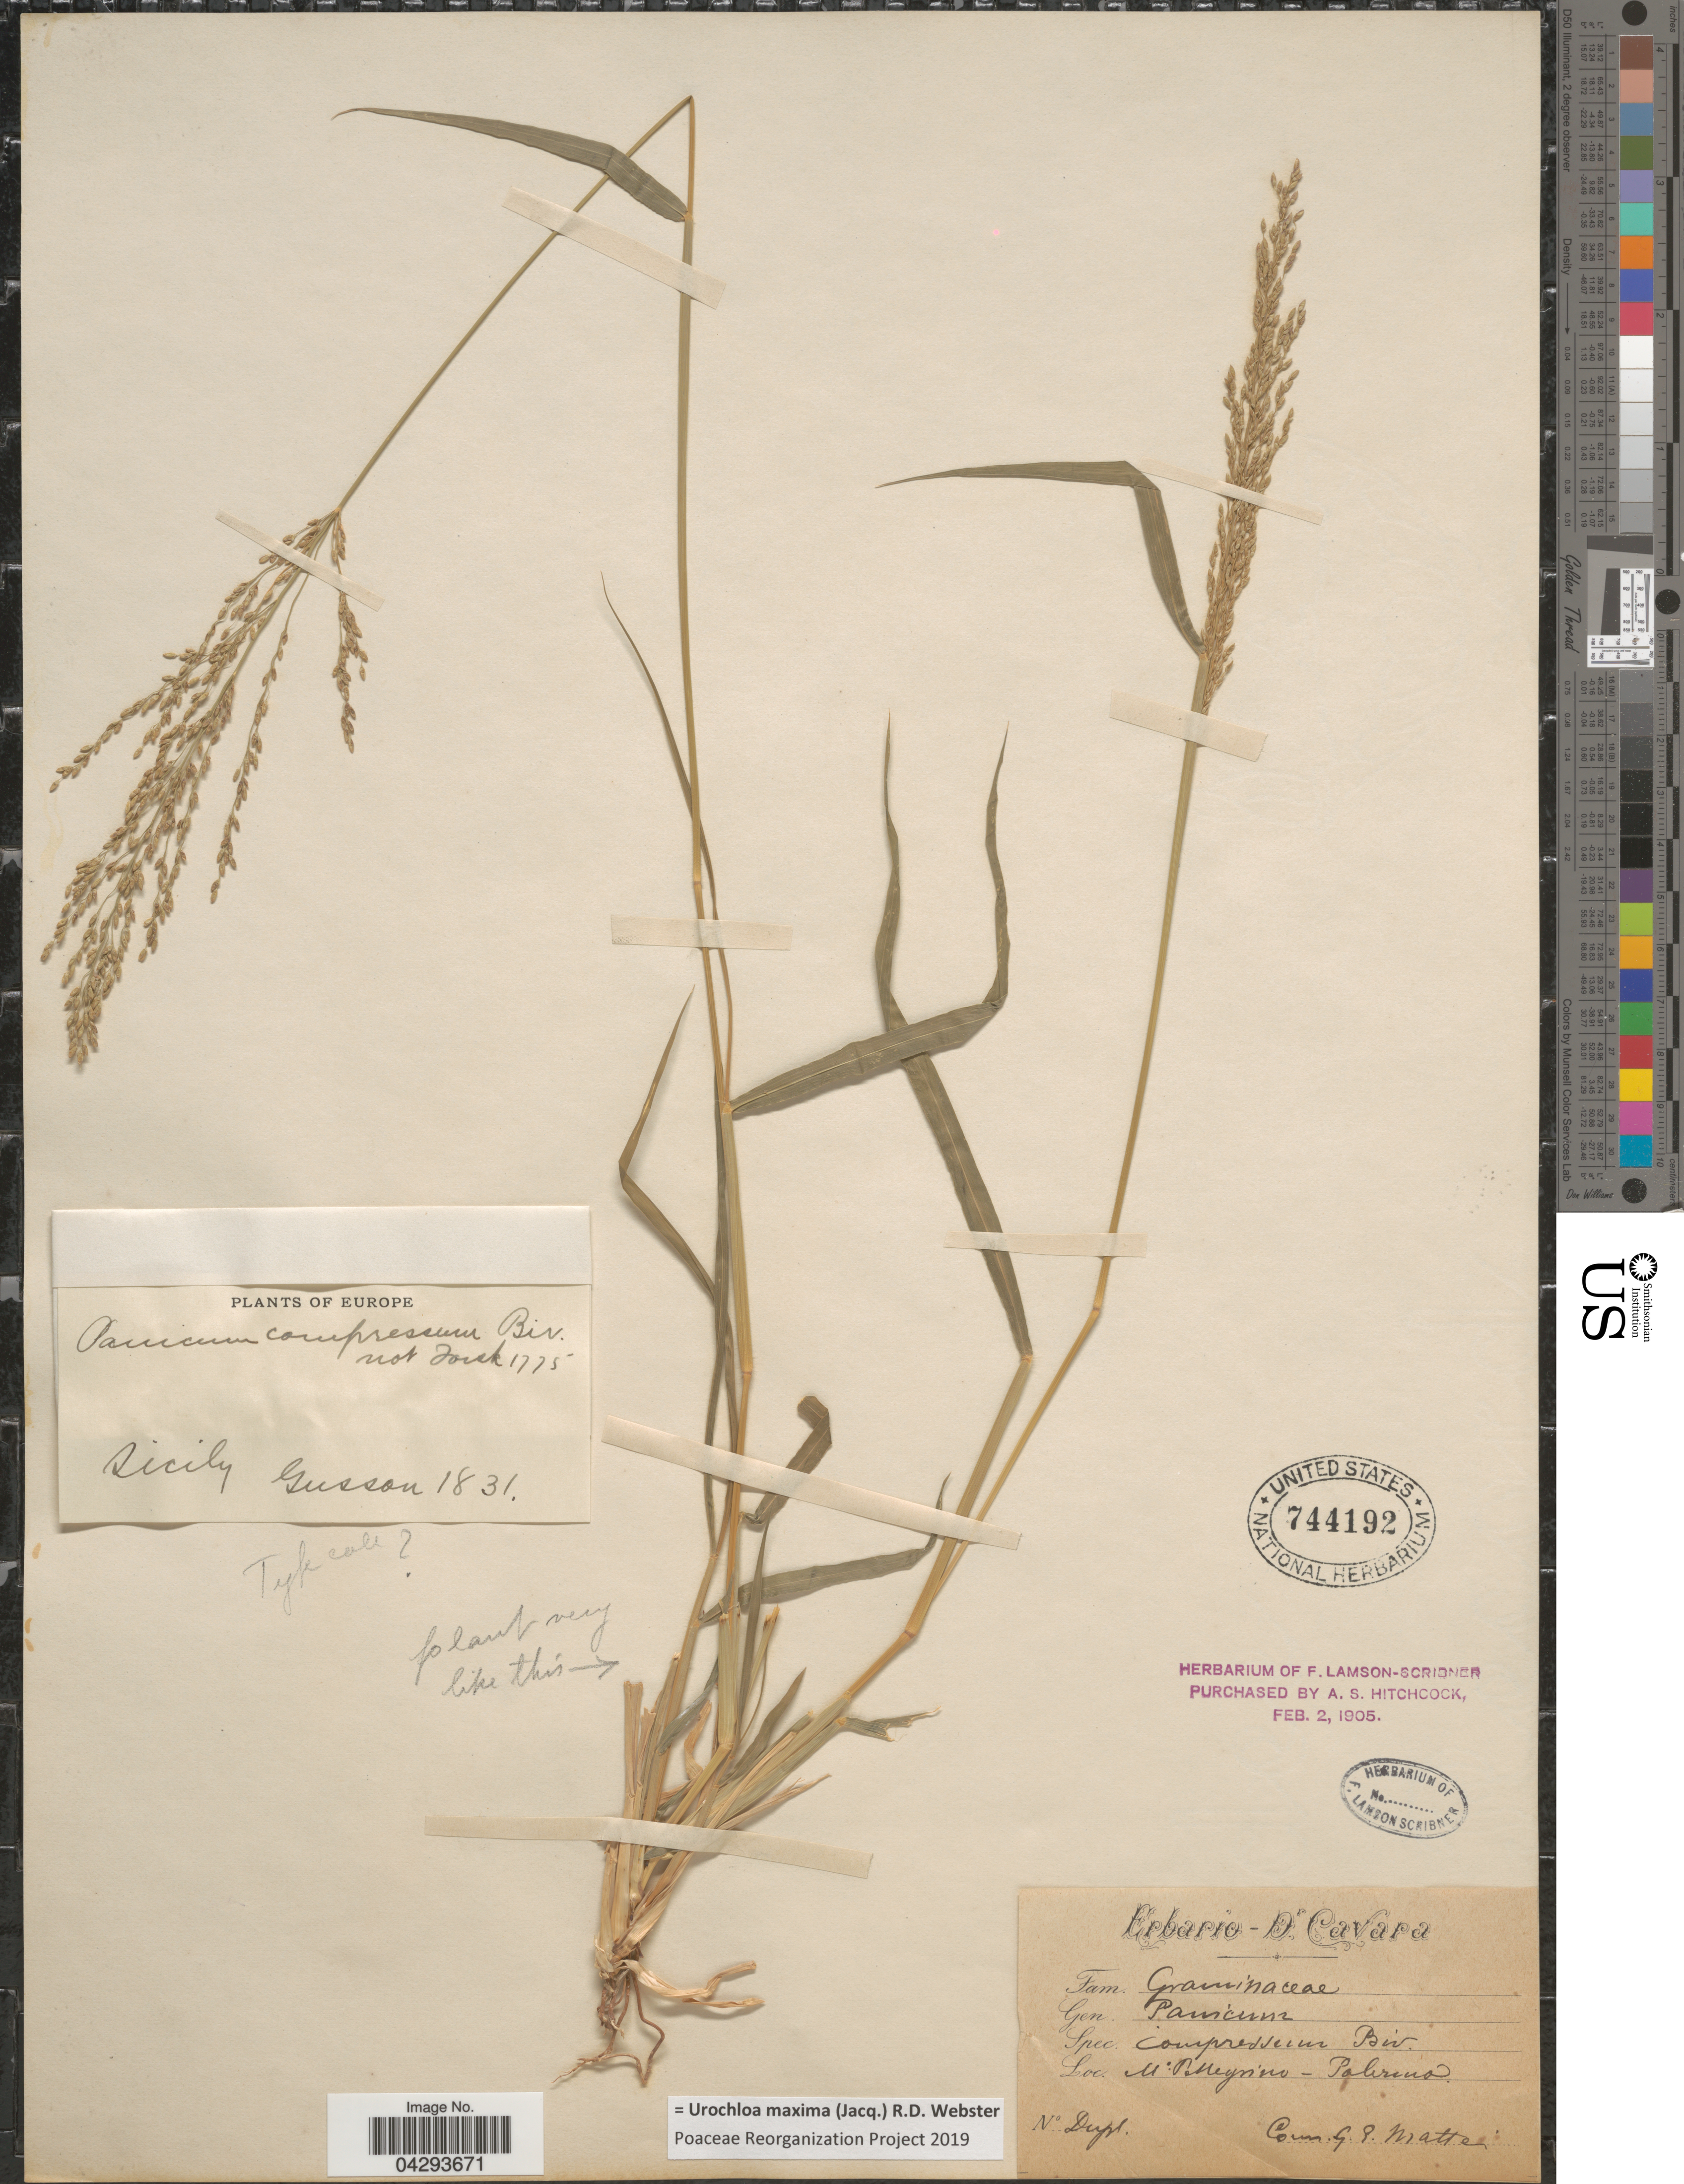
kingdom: Plantae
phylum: Tracheophyta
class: Liliopsida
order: Poales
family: Poaceae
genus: Megathyrsus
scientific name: Megathyrsus maximus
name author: (Jacq.) B.K. Simon & S.W.L. Jacobs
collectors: Gusson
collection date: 1831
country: Italy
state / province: Siciliana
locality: Sicily. Mo Pellegrino- Palermo.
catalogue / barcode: US 744192